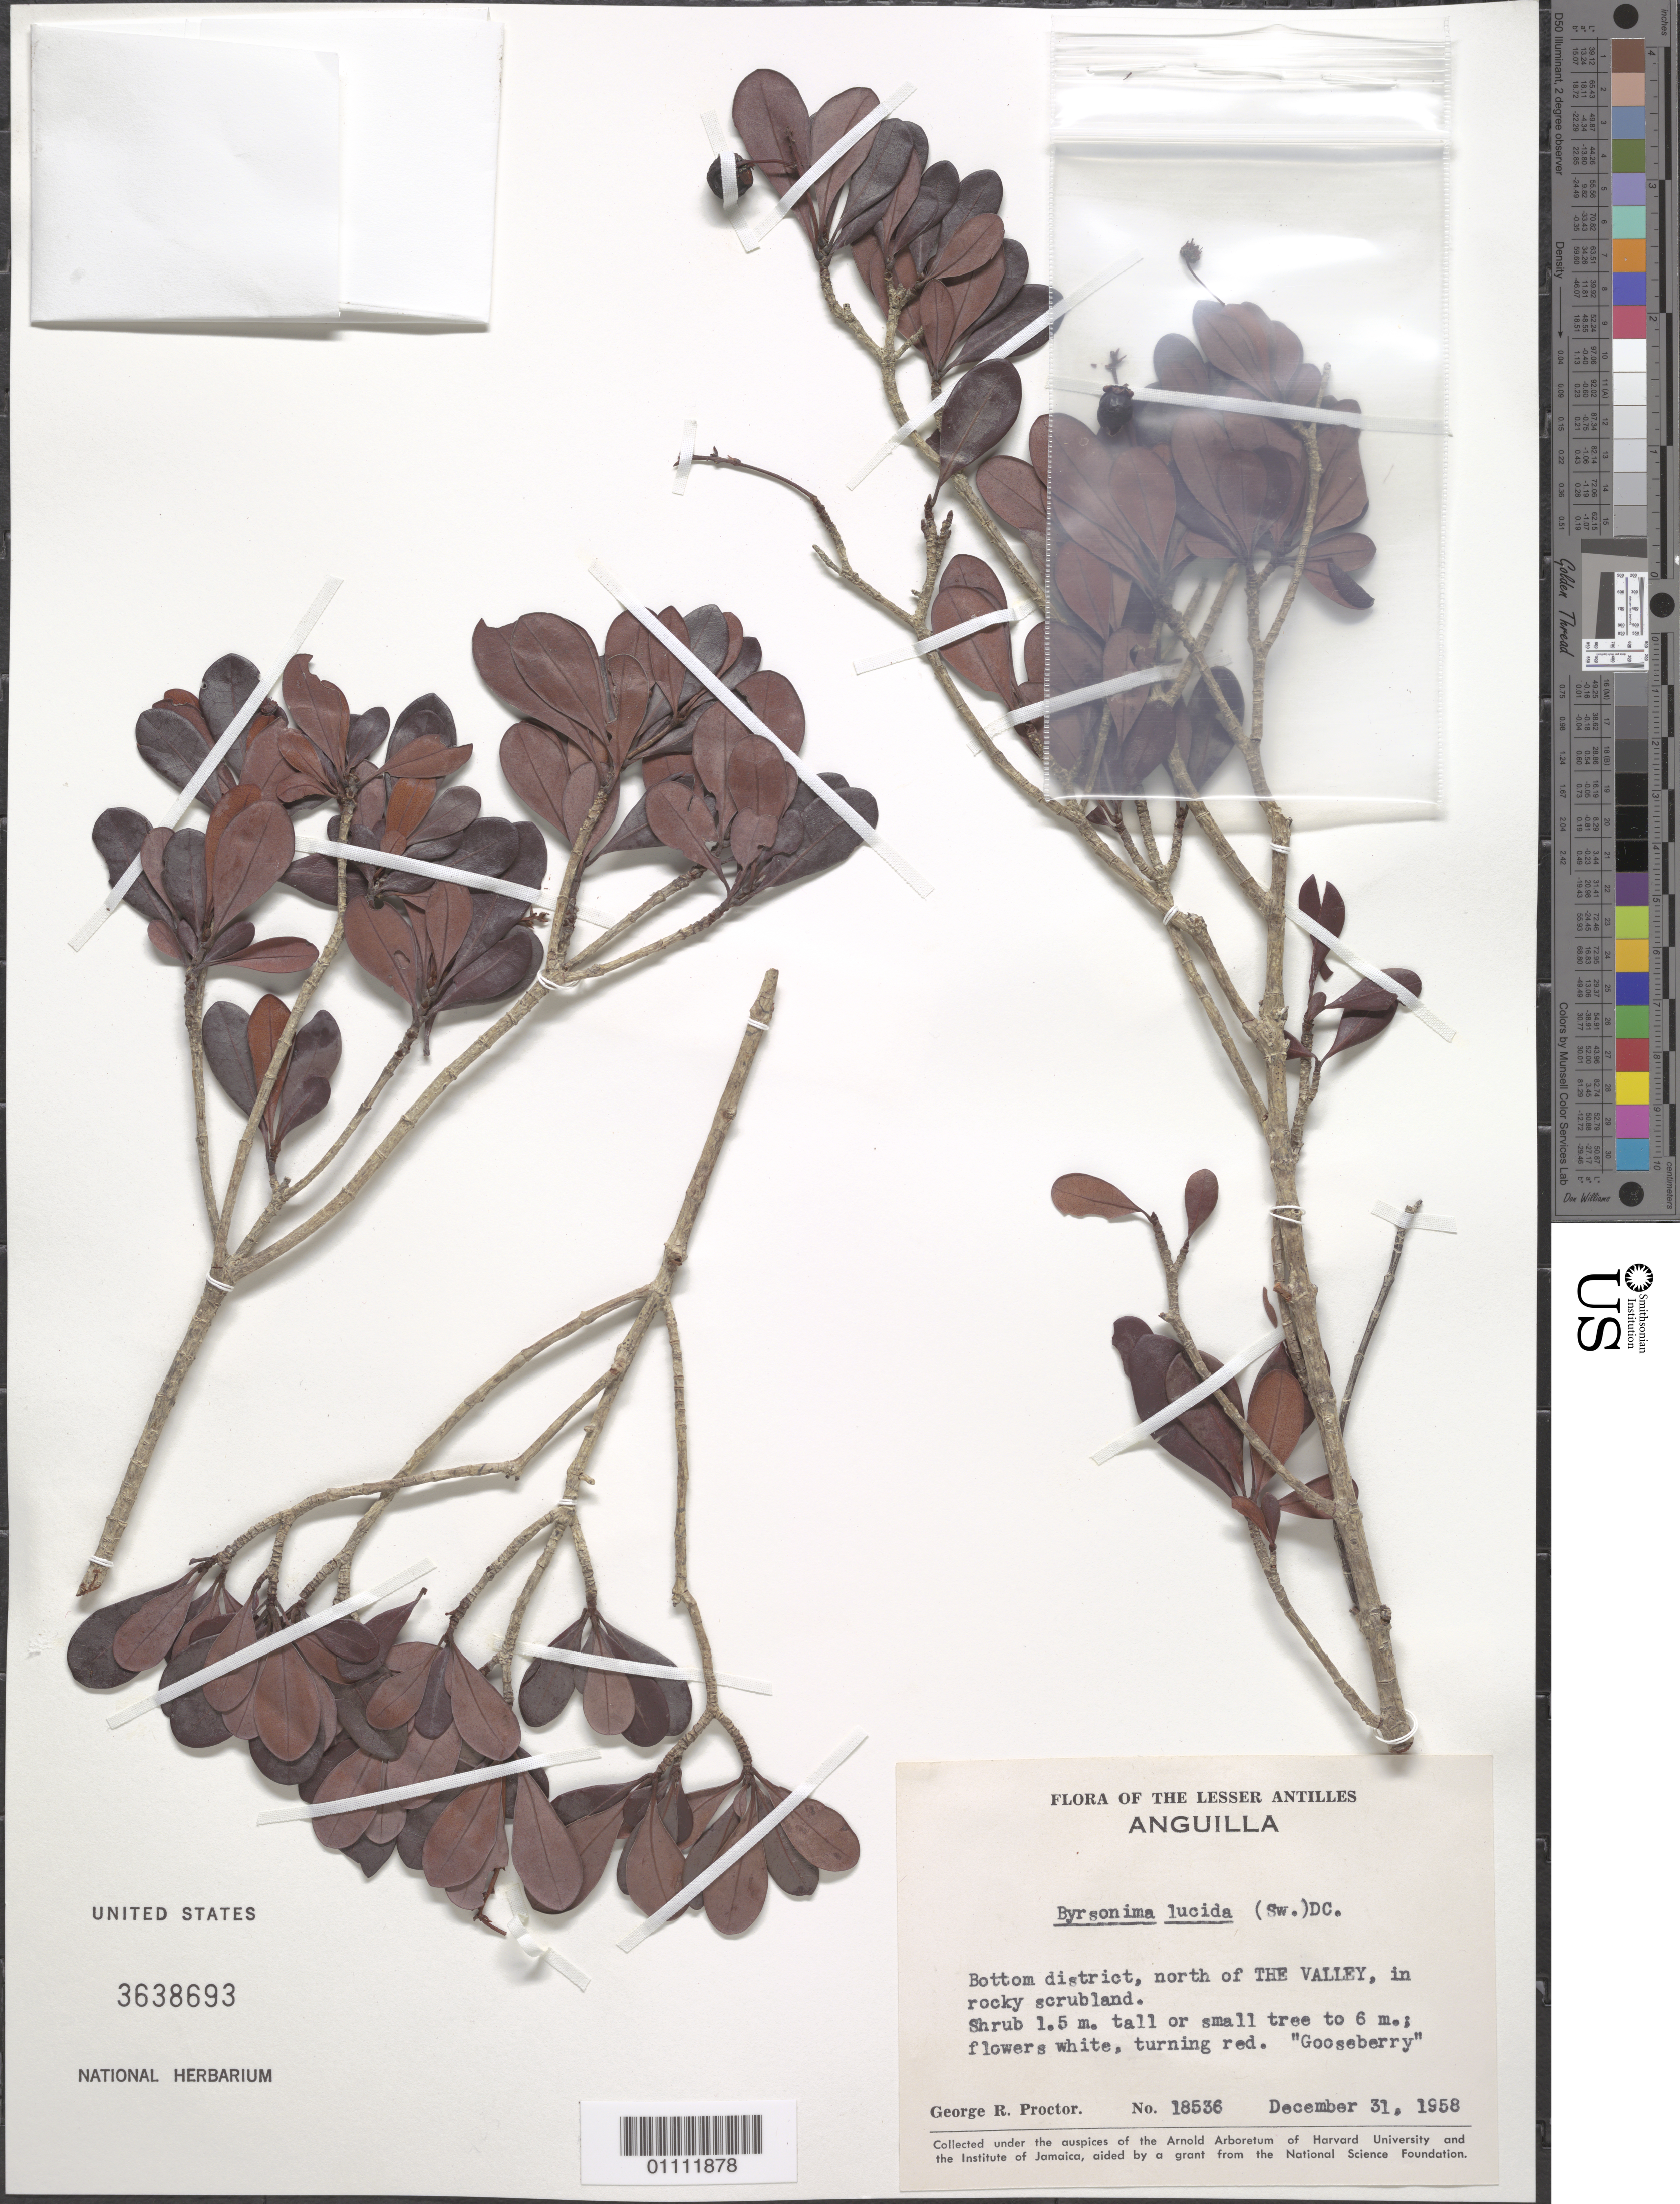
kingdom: Plantae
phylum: Tracheophyta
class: Magnoliopsida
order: Malpighiales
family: Malpighiaceae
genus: Byrsonima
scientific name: Byrsonima lucida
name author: (Mill.) DC.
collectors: G. R. Proctor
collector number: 18536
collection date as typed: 31 Dec 1958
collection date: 1958-12-31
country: Anguilla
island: Anguilla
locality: Bottom district, N of The Valley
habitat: In rocky scrubland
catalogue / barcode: US 3638693